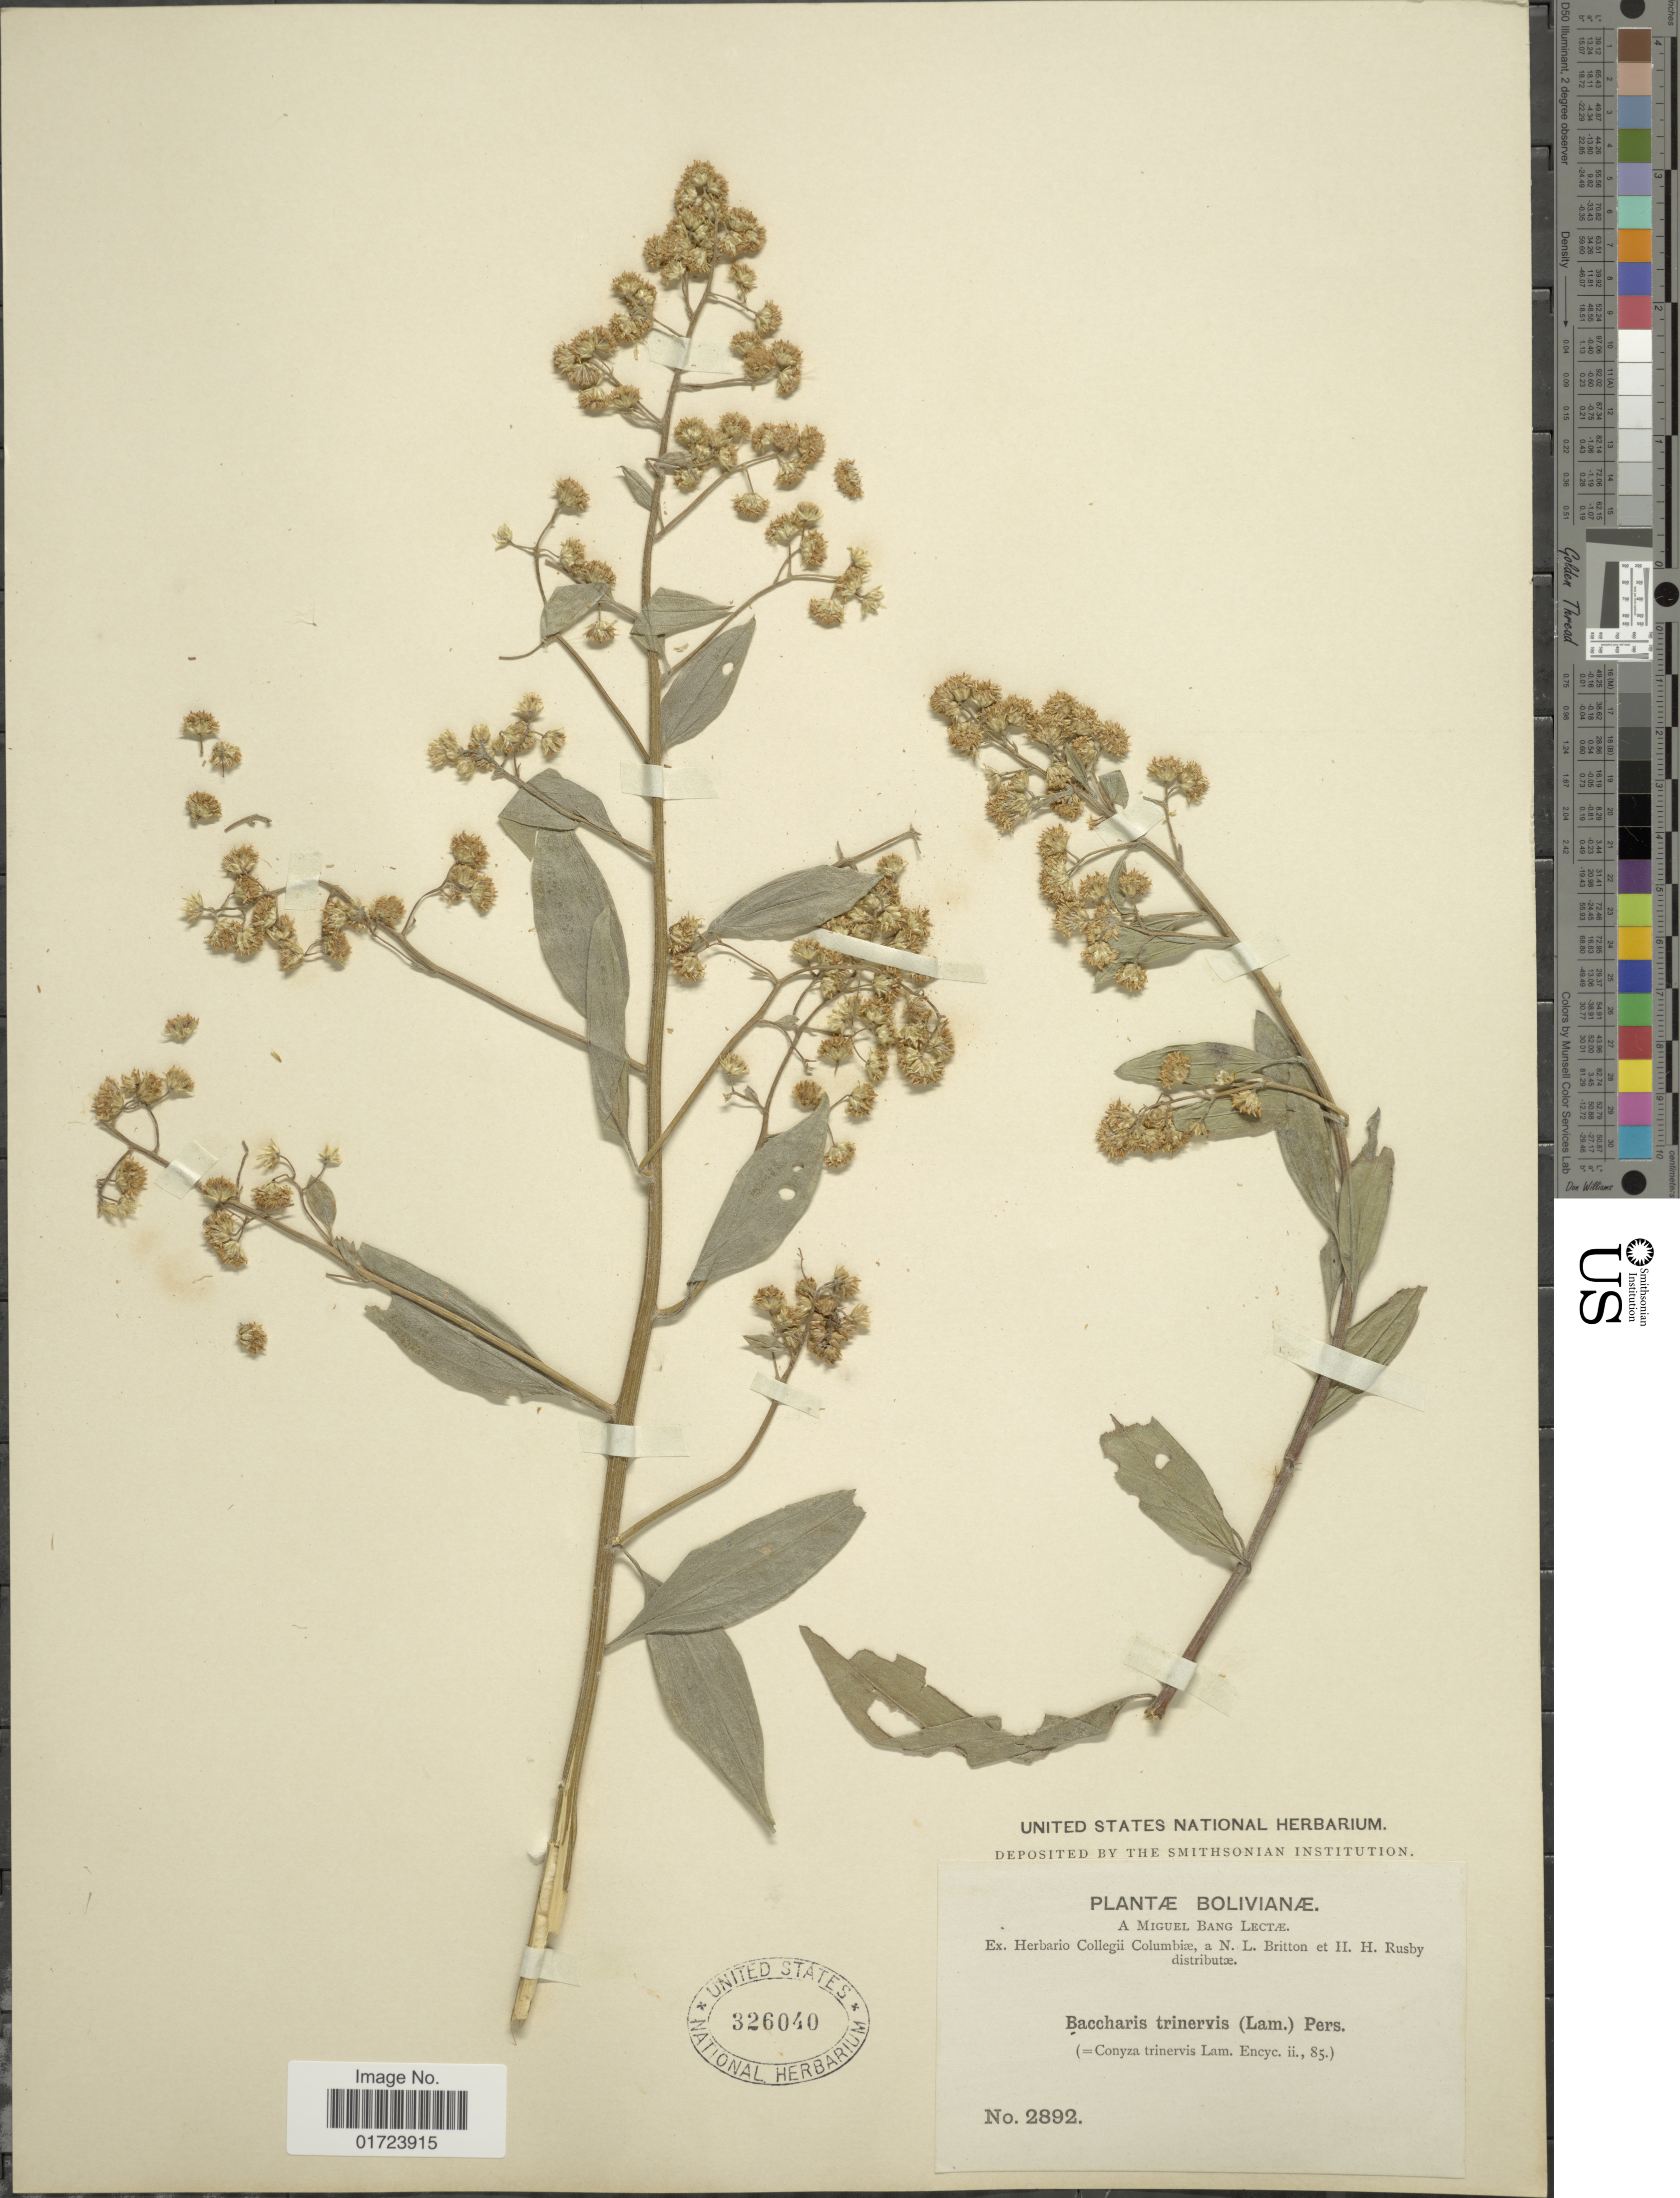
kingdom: Plantae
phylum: Tracheophyta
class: Magnoliopsida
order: Asterales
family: Asteraceae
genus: Baccharis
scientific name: Baccharis trinervis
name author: (Lam.) Pers.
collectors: M. Bang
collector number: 2892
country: Bolivia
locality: Bolivianae.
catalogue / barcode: US 326040